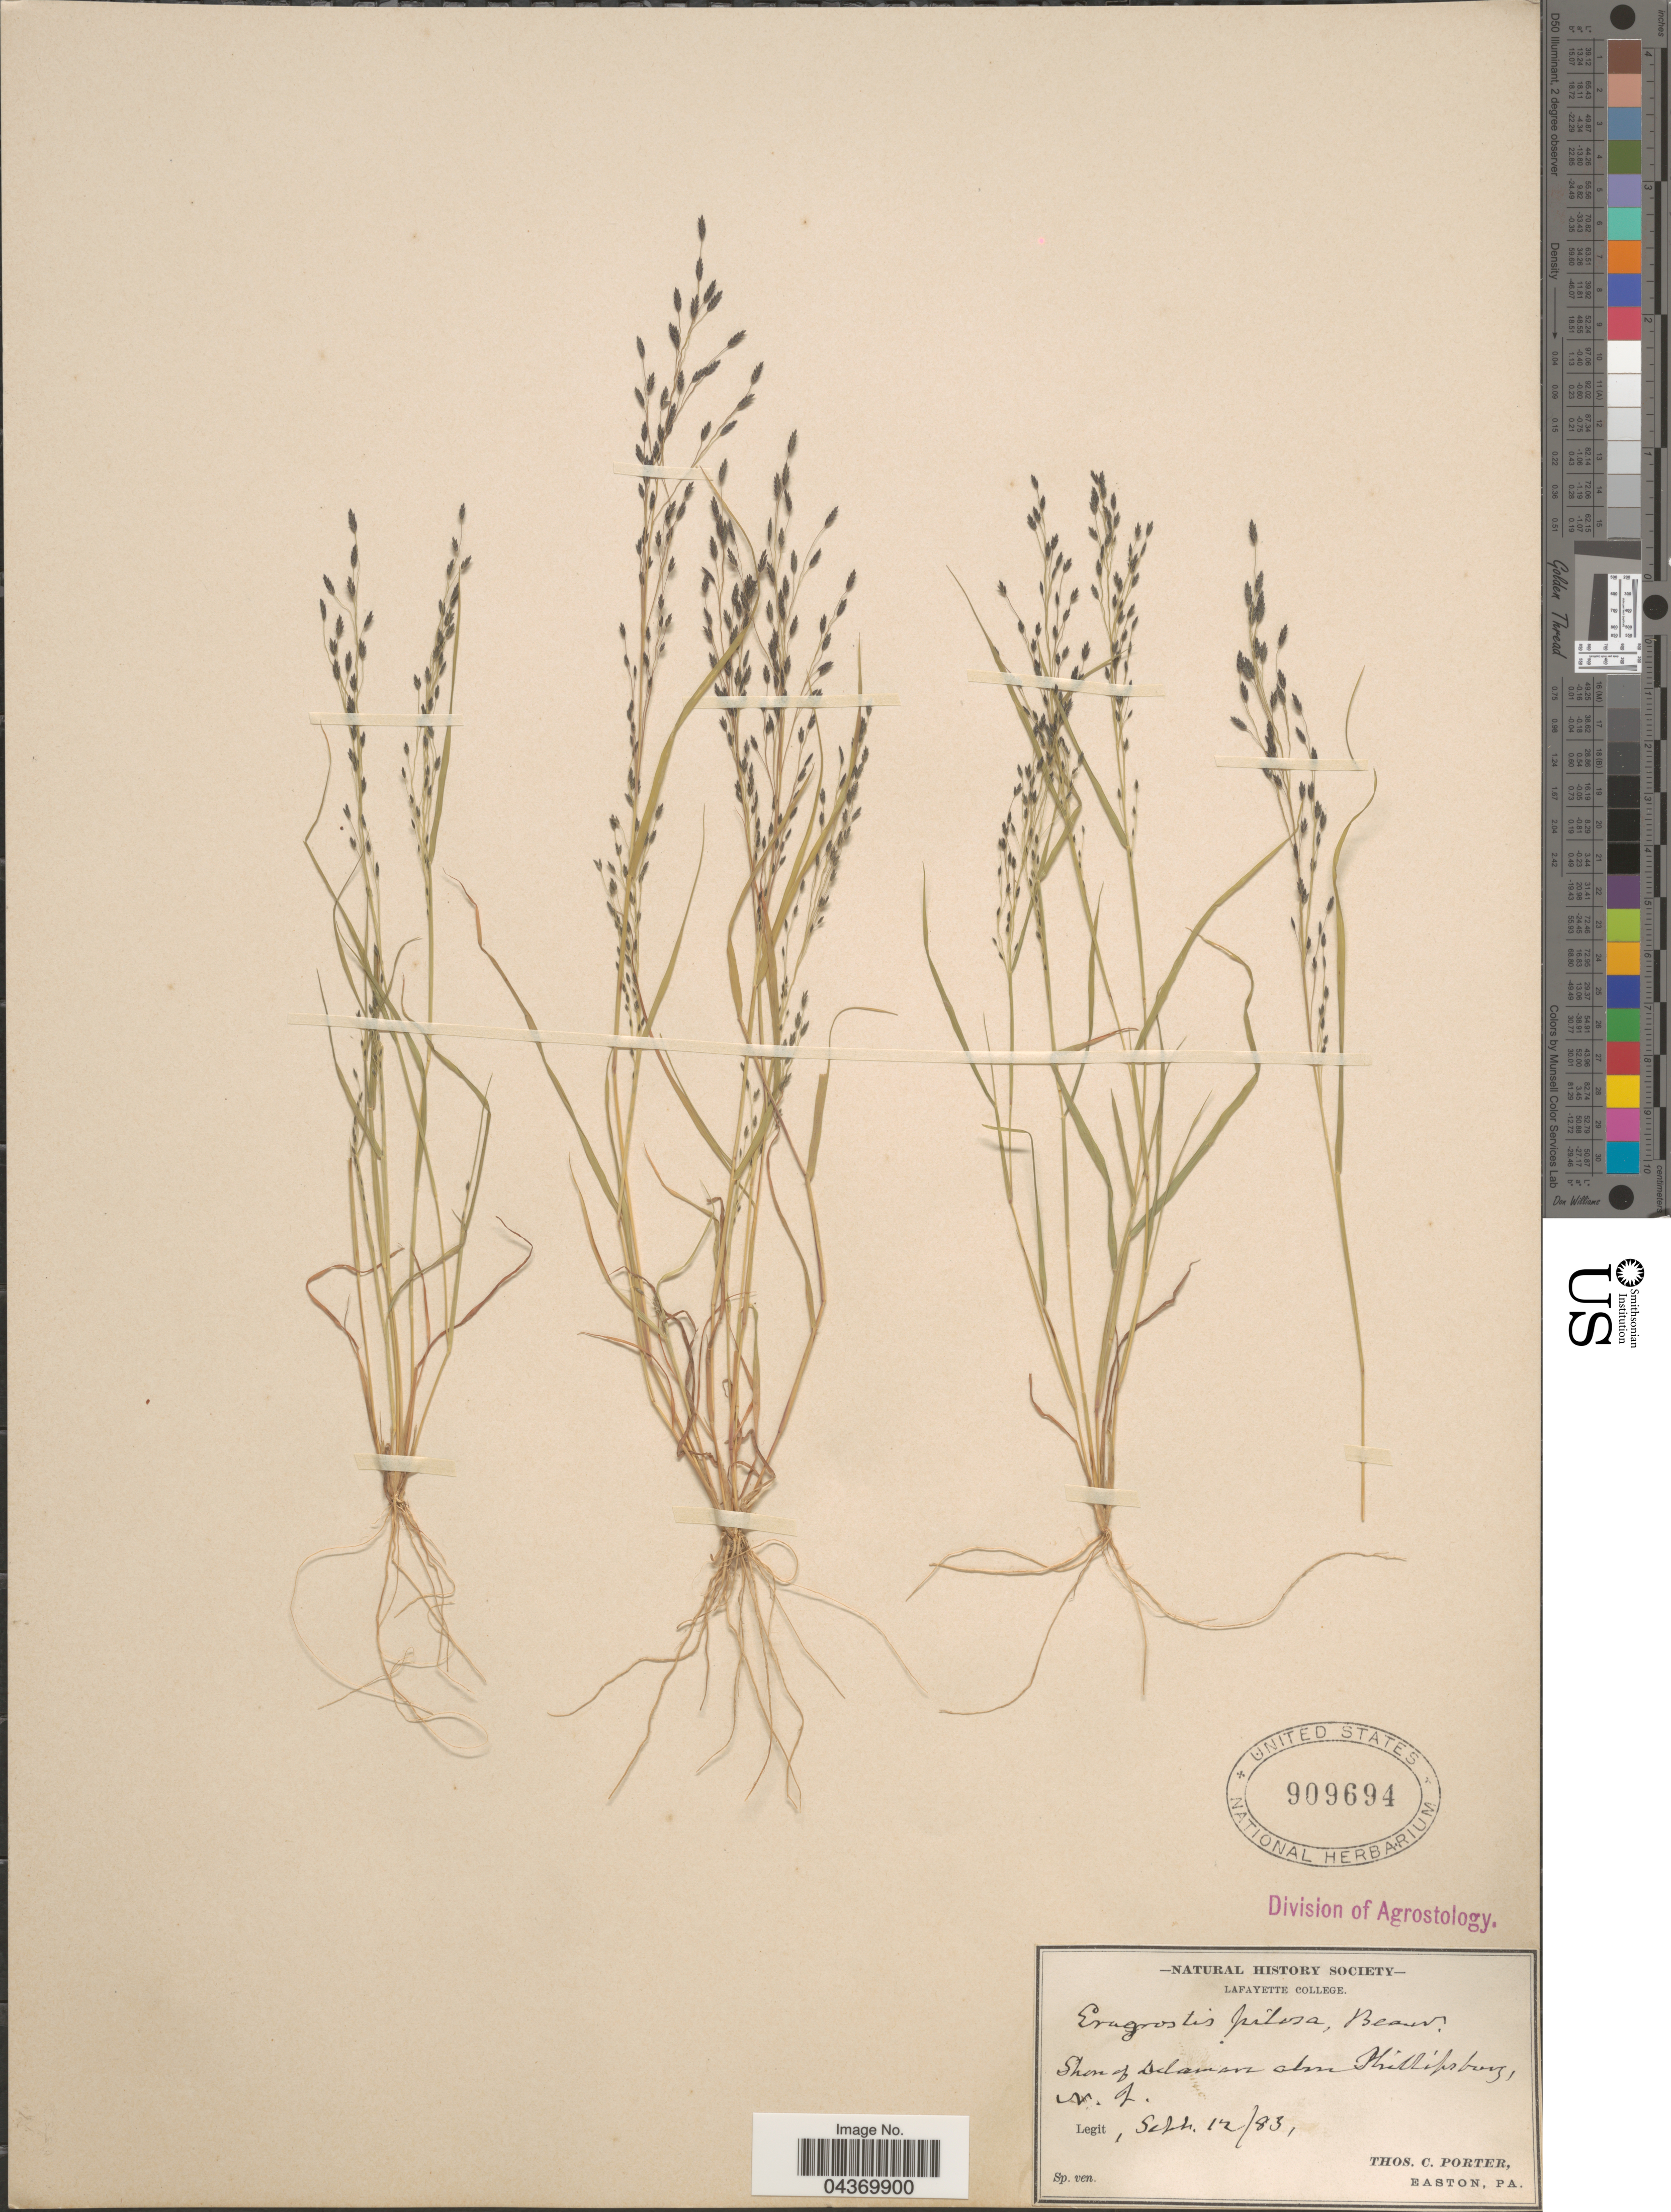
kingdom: Plantae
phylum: Tracheophyta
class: Liliopsida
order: Poales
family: Poaceae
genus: Eragrostis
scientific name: Eragrostis pectinacea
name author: (Michx.) Nees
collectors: T. Porter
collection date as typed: Transcribed d/m/y: 12/9/83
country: United States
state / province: New Jersey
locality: Shore of Delaware above Phillipsburg.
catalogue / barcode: US 909694